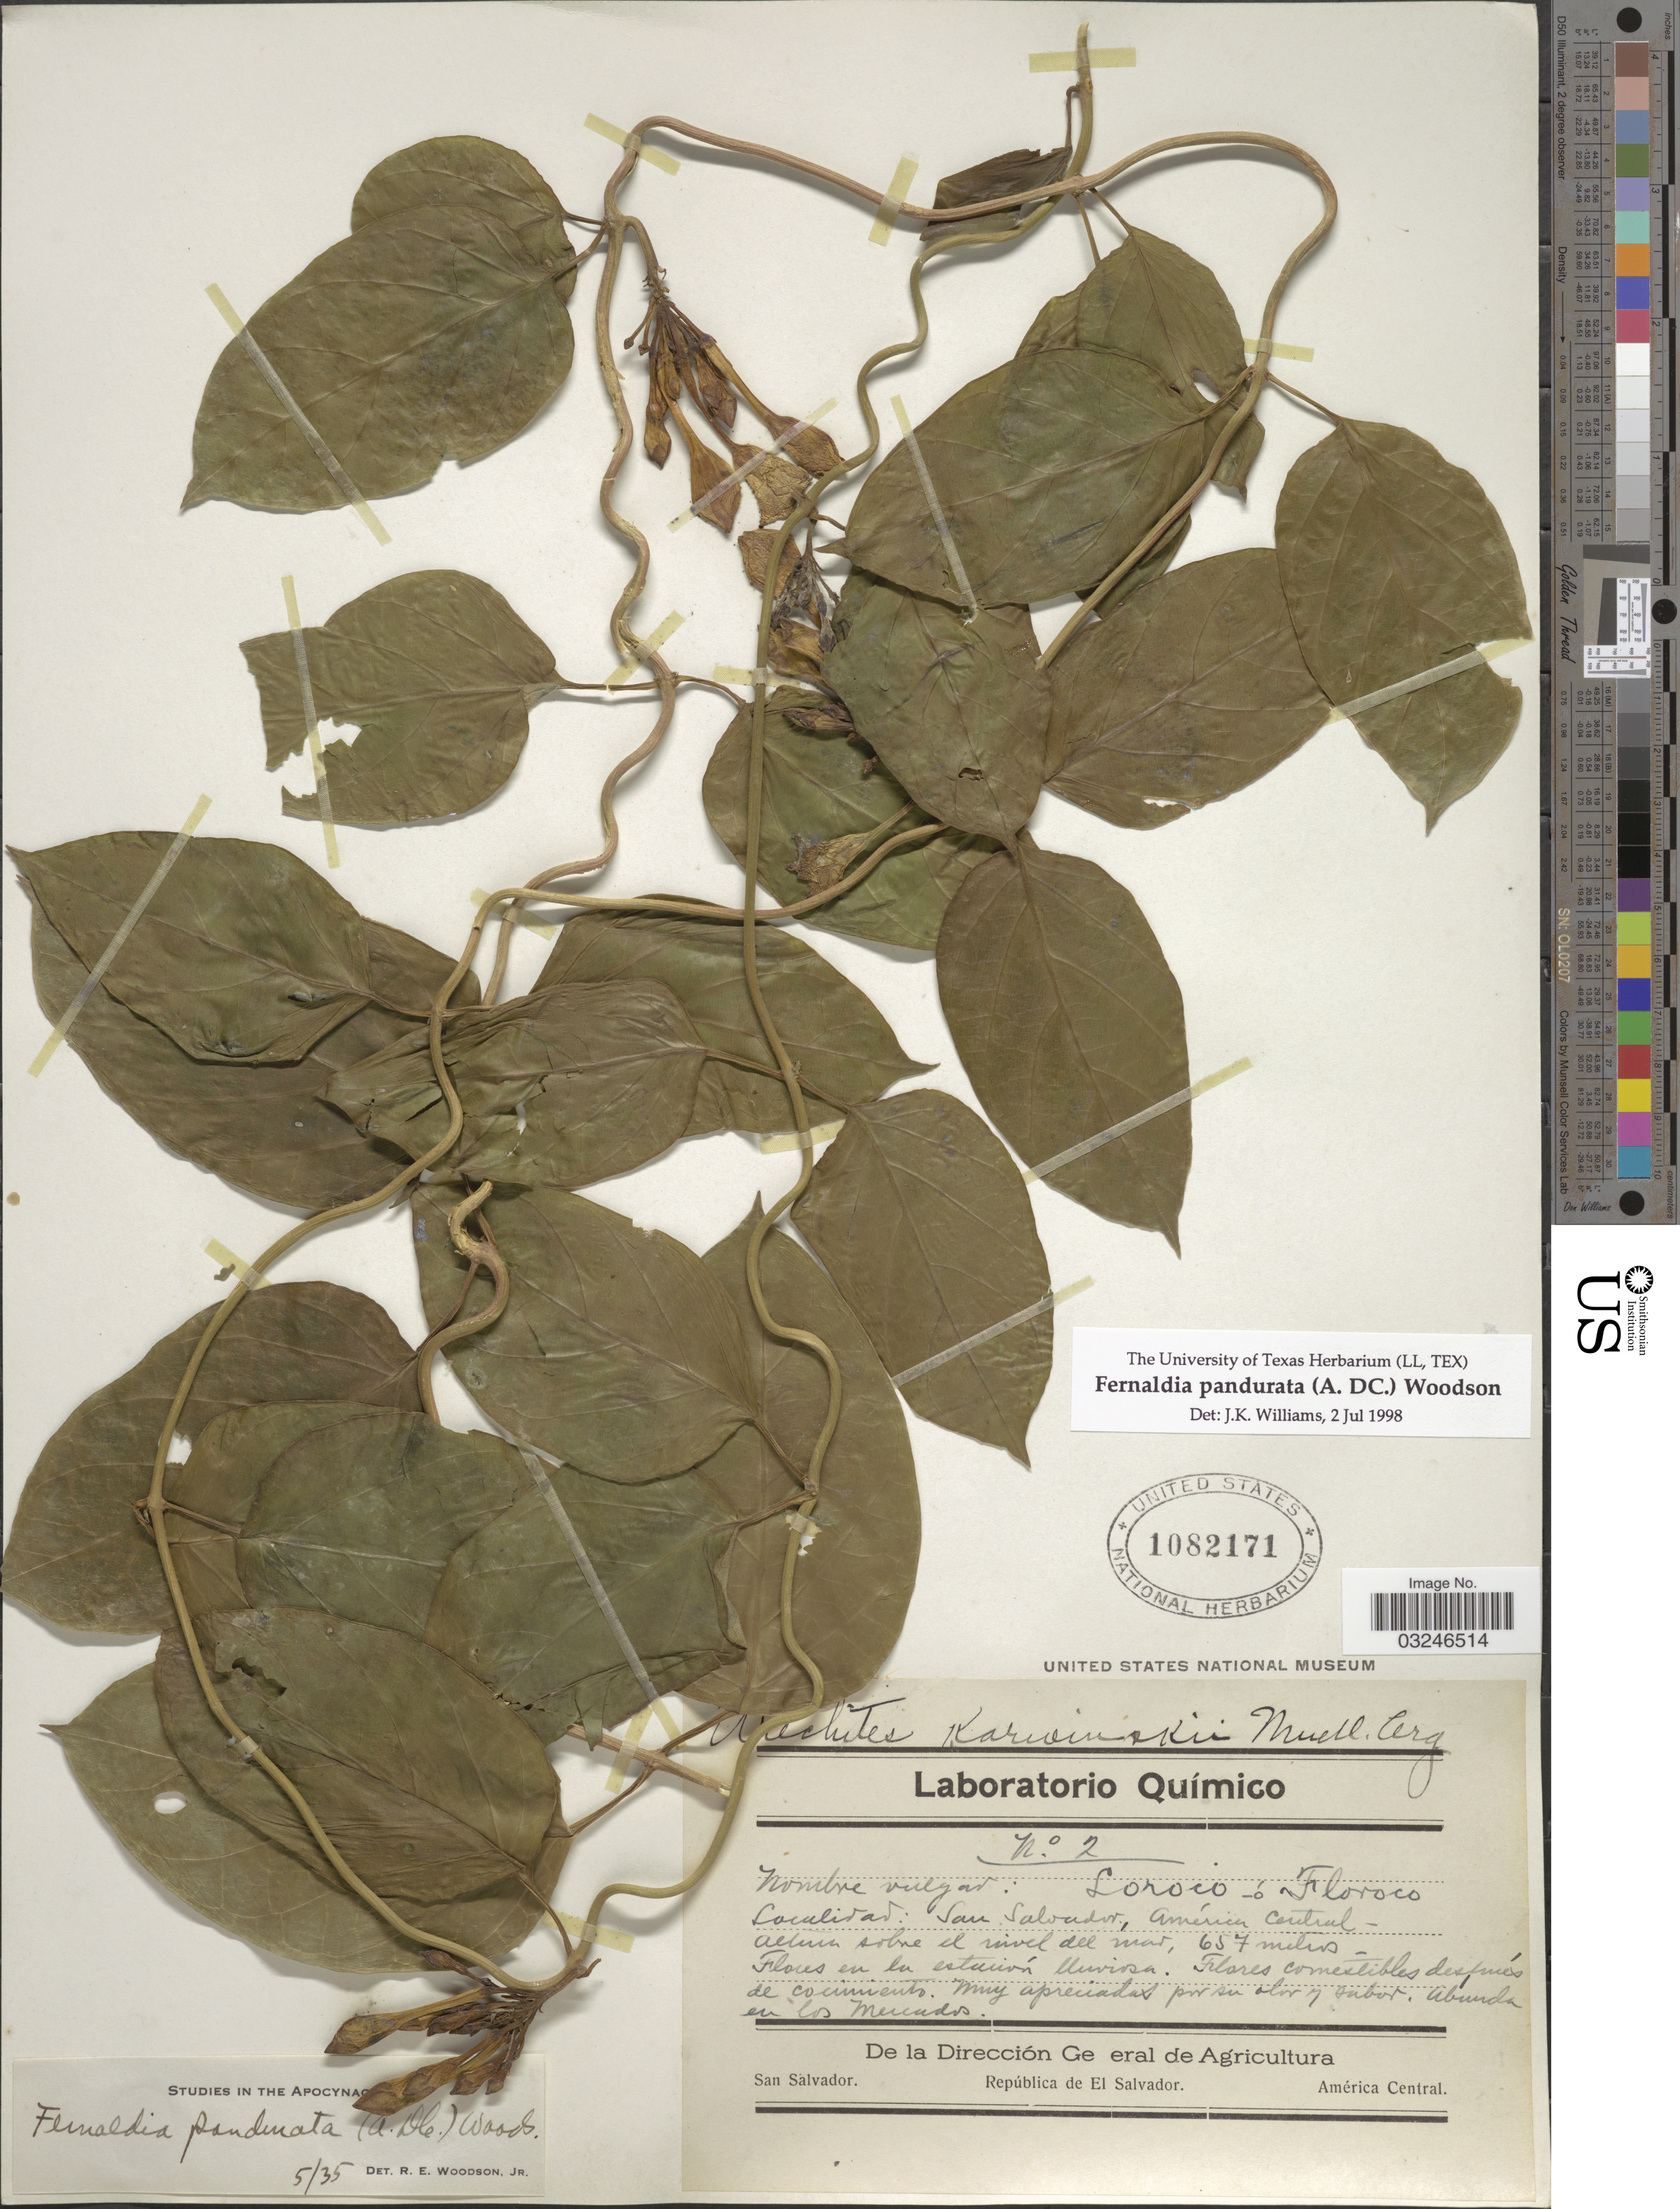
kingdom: Plantae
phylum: Tracheophyta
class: Magnoliopsida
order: Gentianales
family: Apocynaceae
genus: Fernaldia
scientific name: Fernaldia pandurata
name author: (A. DC.) Woodson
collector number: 2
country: El Salvador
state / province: San Salvador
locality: América Central - allum sobre el nivel del mar.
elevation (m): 657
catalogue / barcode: US 1082171